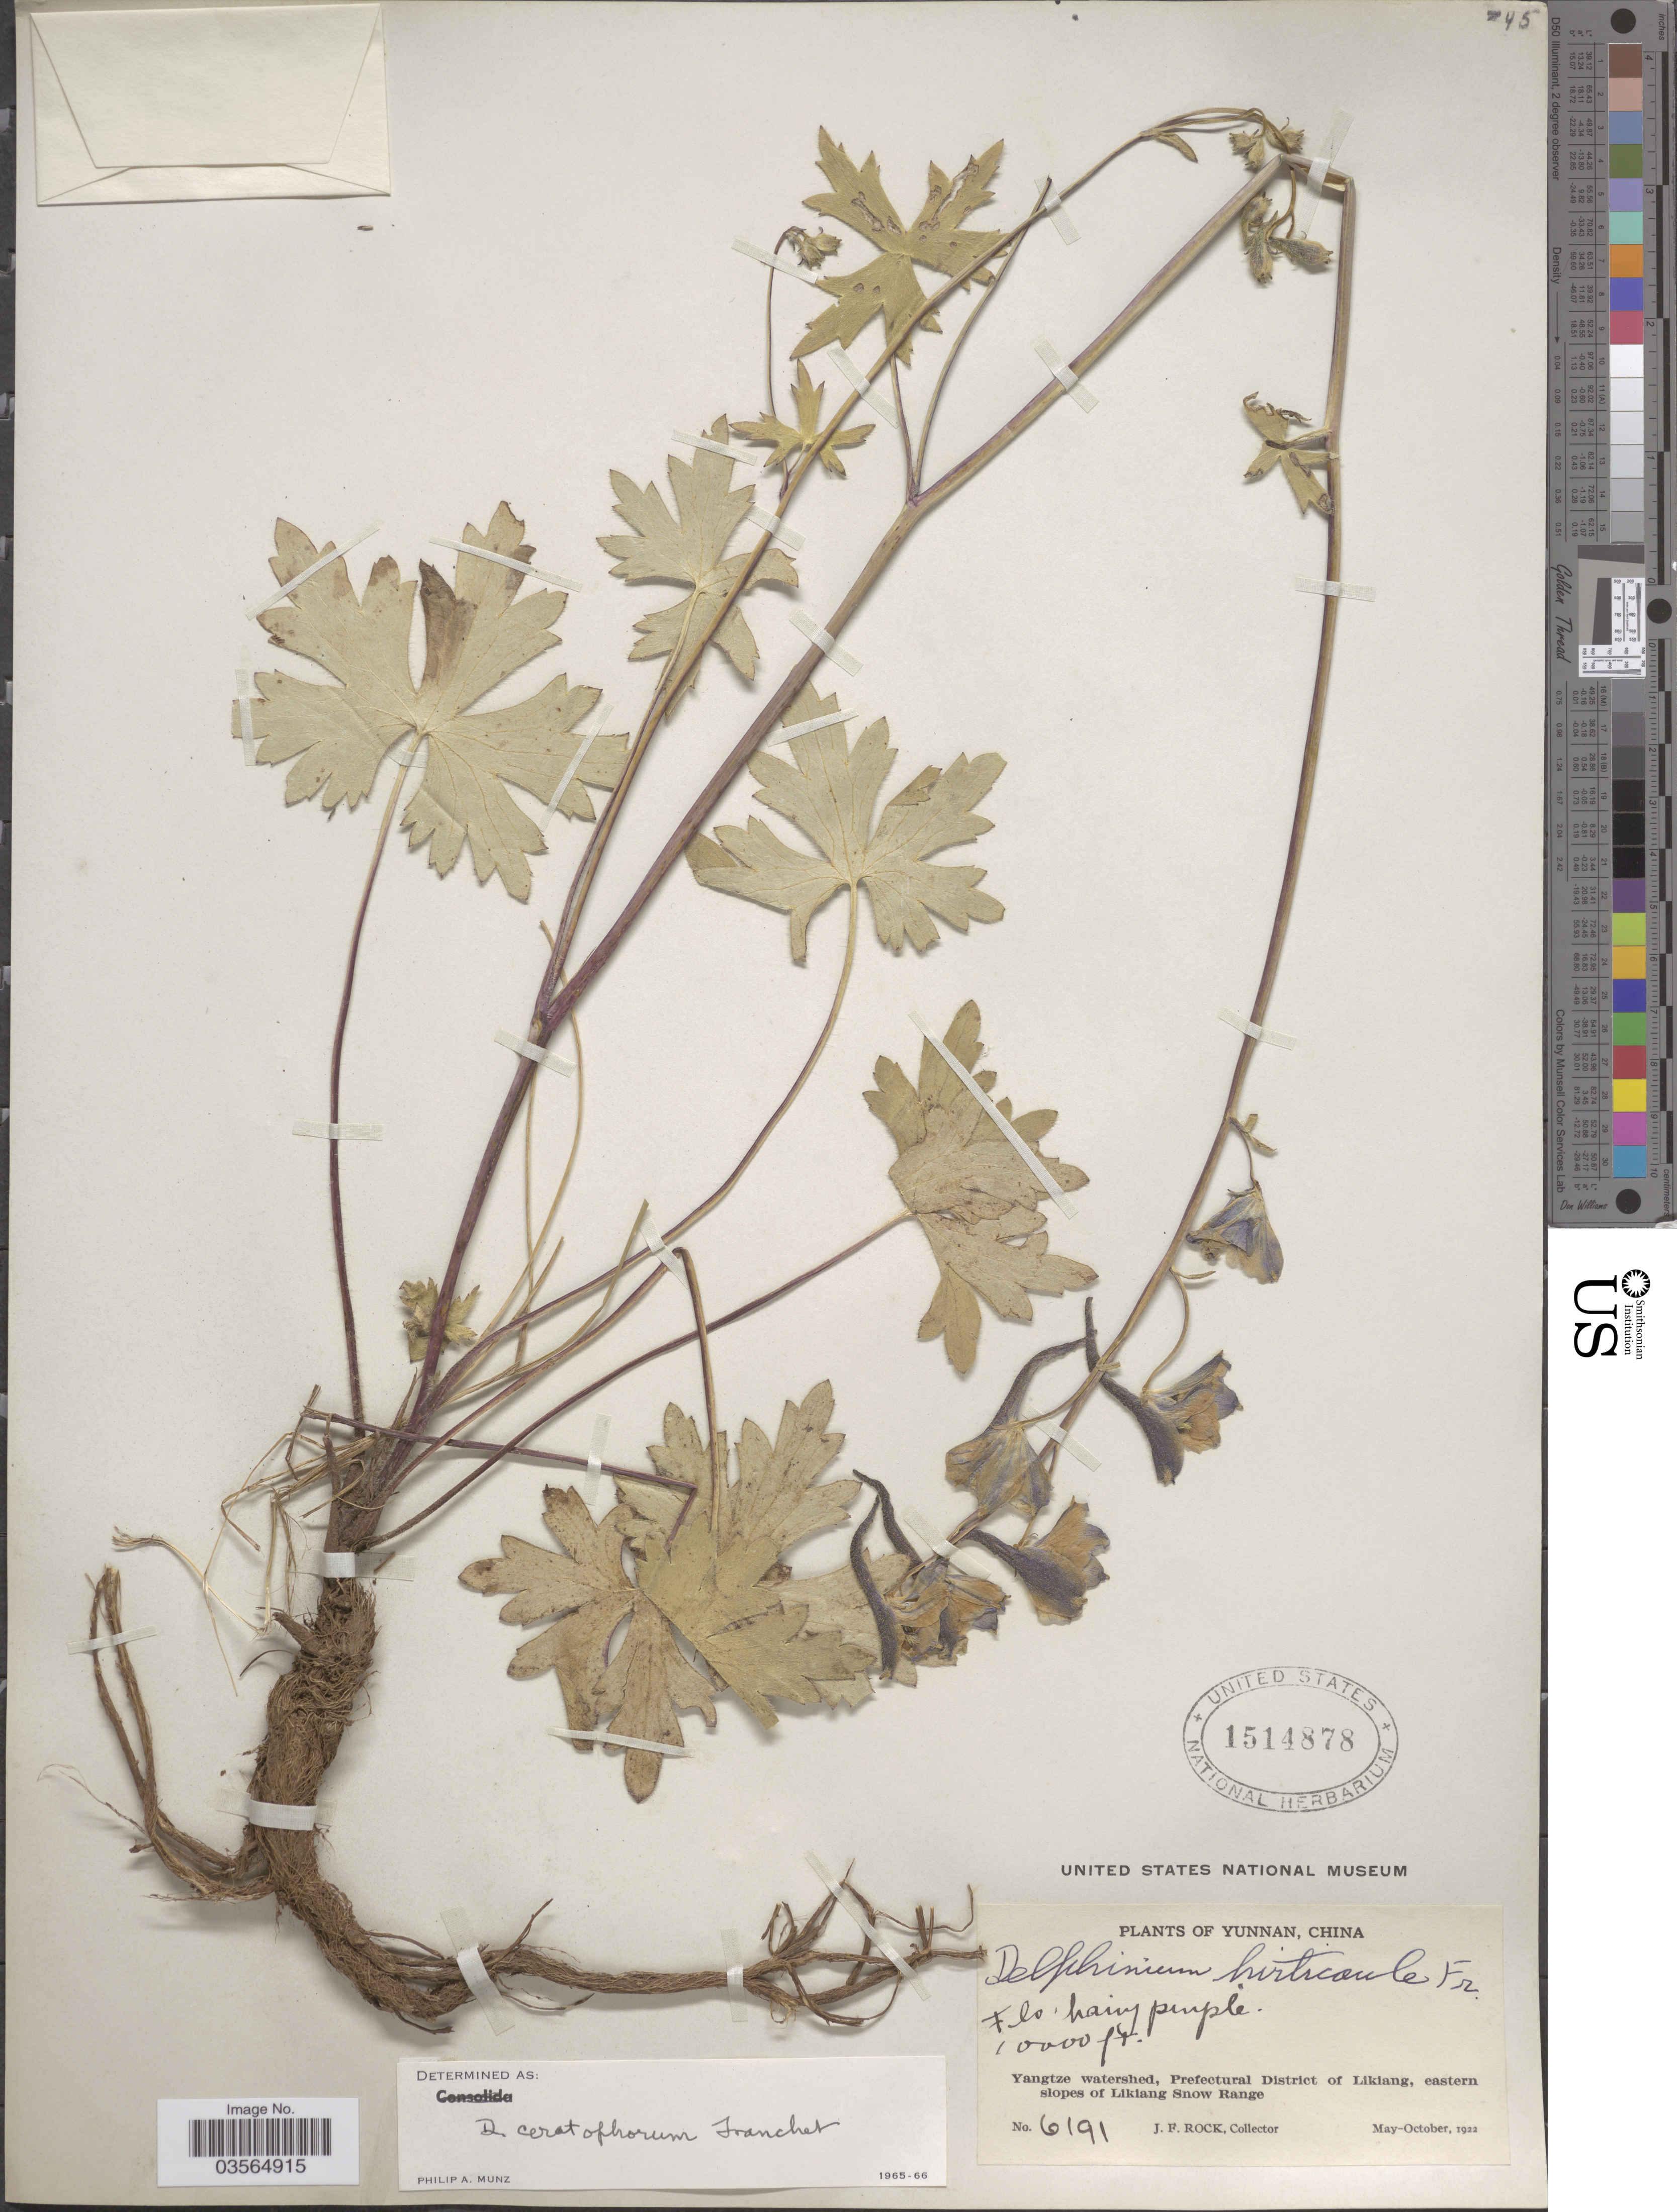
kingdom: Plantae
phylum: Tracheophyta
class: Magnoliopsida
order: Ranunculales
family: Ranunculaceae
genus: Delphinium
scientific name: Delphinium ceratophorum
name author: Franch.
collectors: J. Rock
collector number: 6191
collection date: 1922-05/1922-10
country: China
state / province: Yunnan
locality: Yangtze watershed, Prefectural District of Likiang, eastern slopes of Likiang Snow Range.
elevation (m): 3048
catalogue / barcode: US 1514878